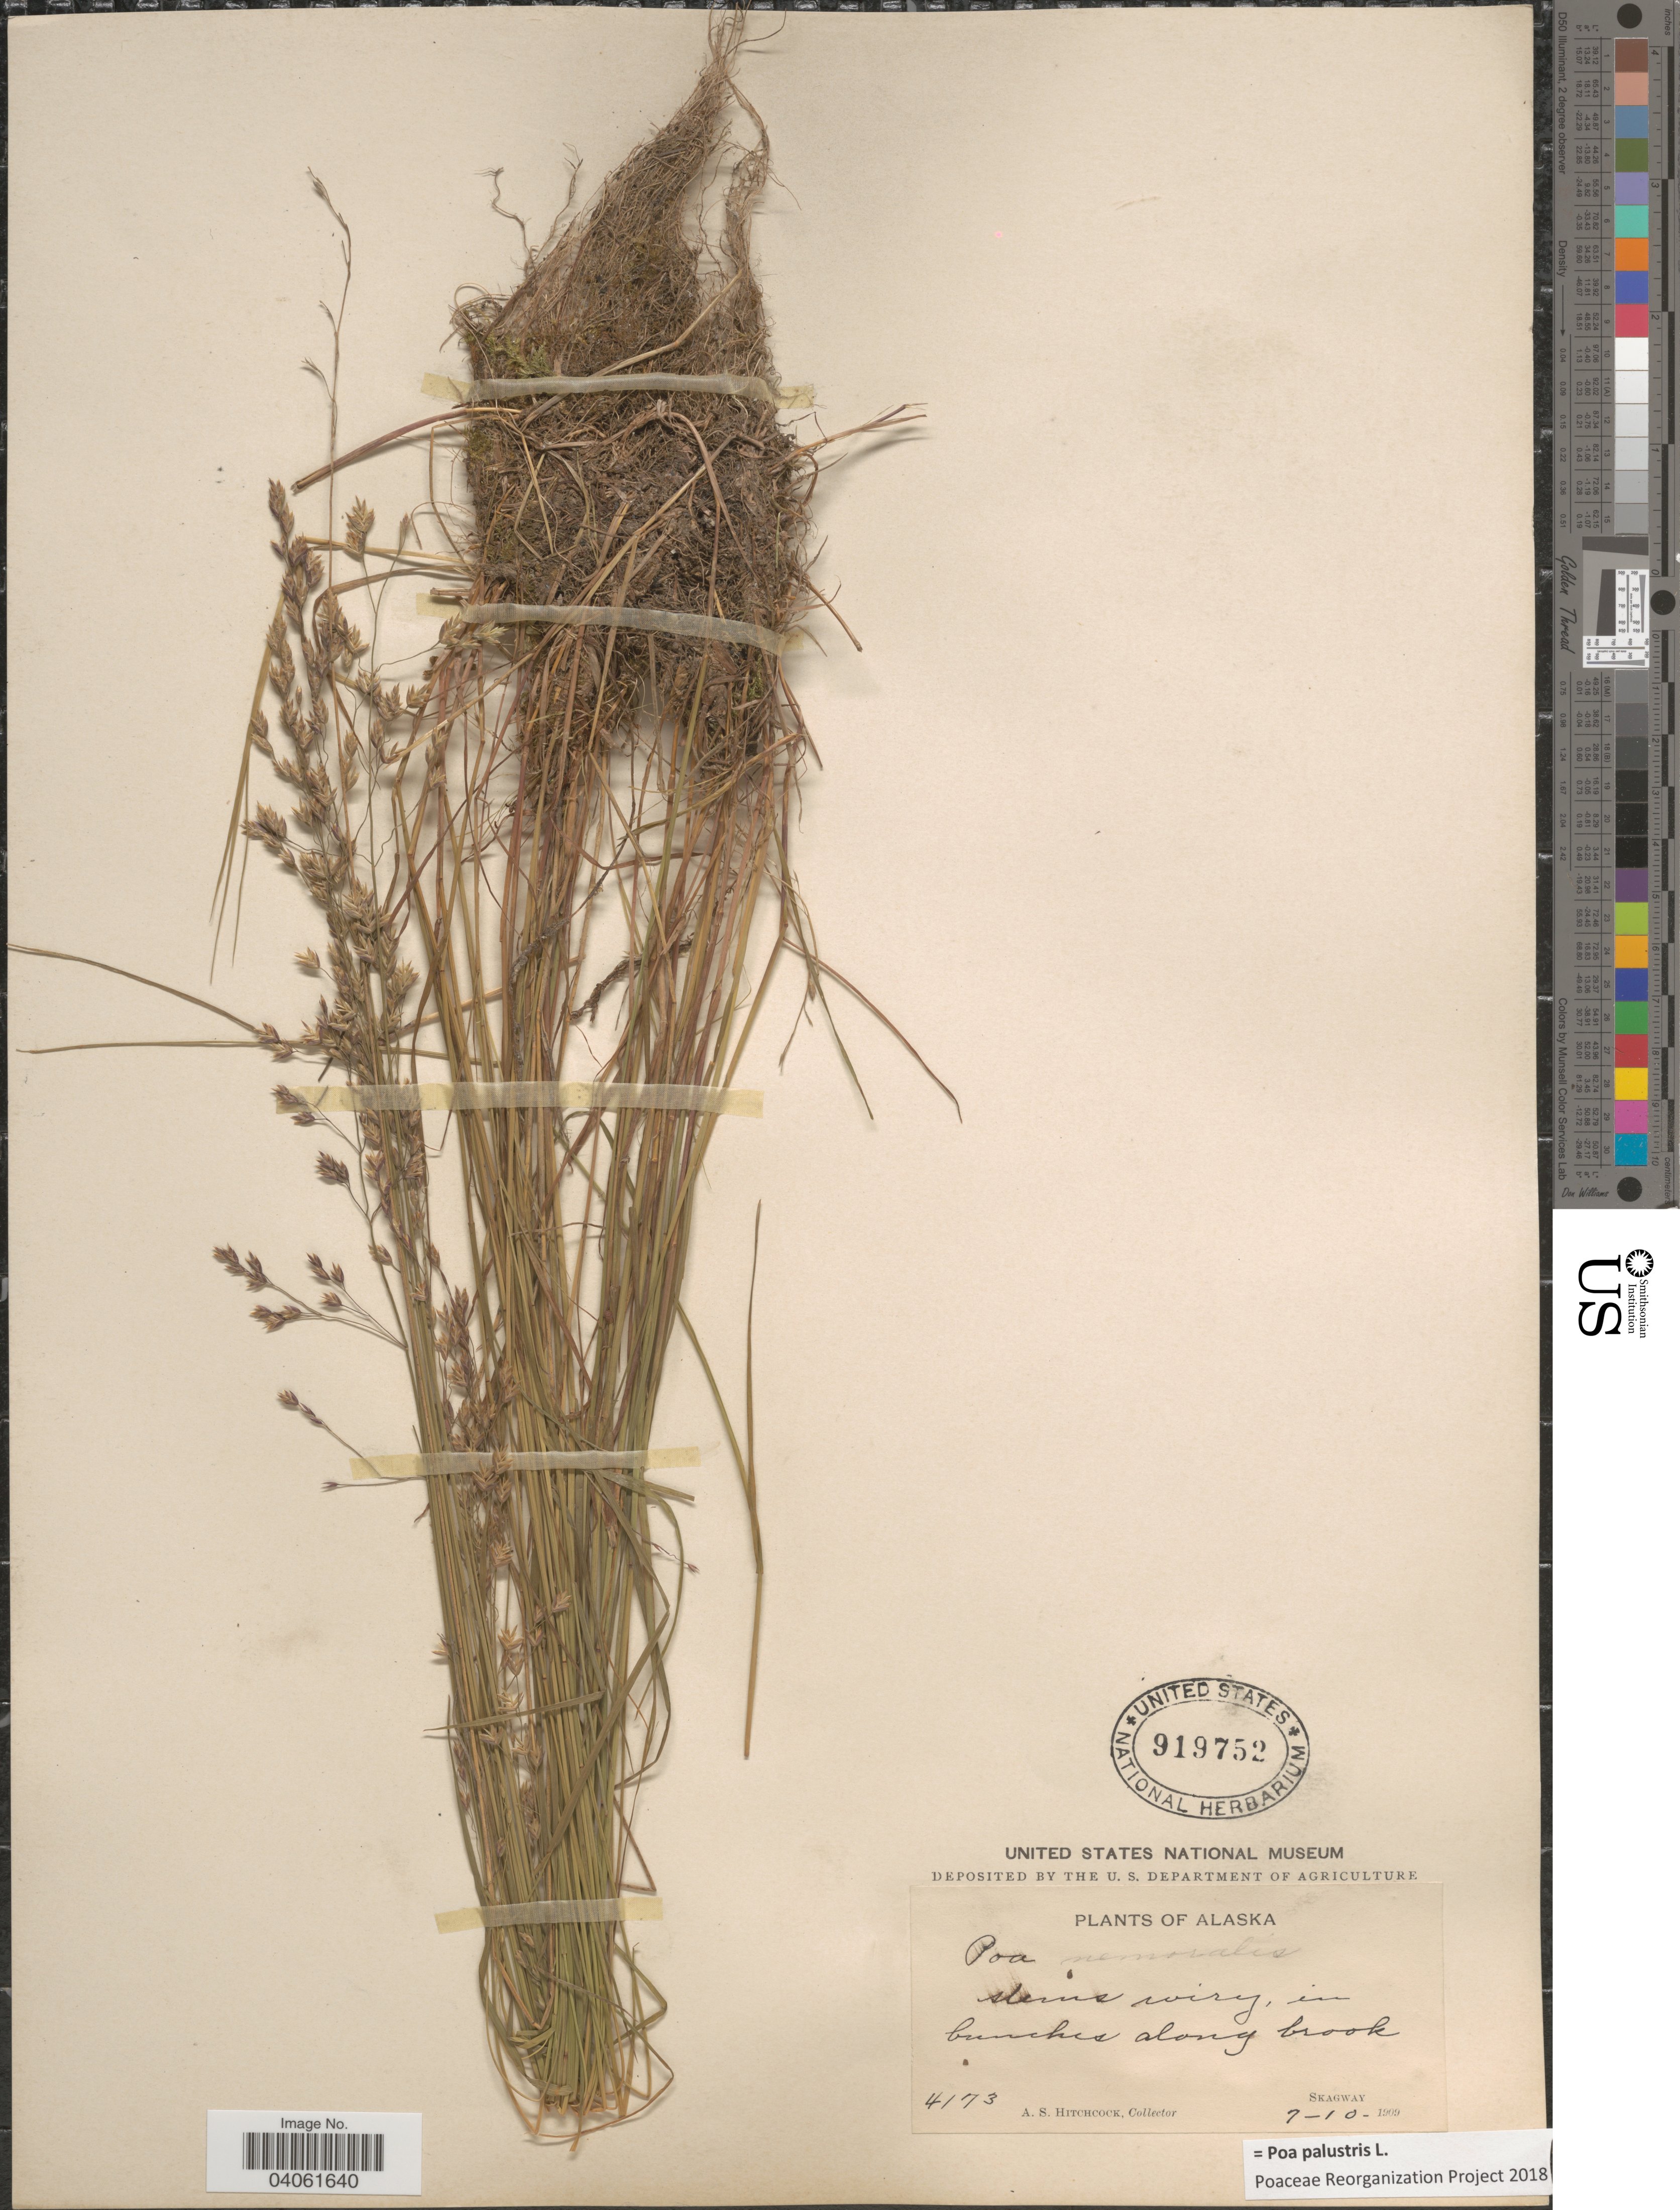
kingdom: Plantae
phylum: Tracheophyta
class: Liliopsida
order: Poales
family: Poaceae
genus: Poa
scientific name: Poa palustris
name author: L.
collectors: A. S. Hitchcock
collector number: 4173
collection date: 1909-07-10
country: United States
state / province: Alaska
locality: Along brook, Skagway.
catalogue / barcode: US 919752